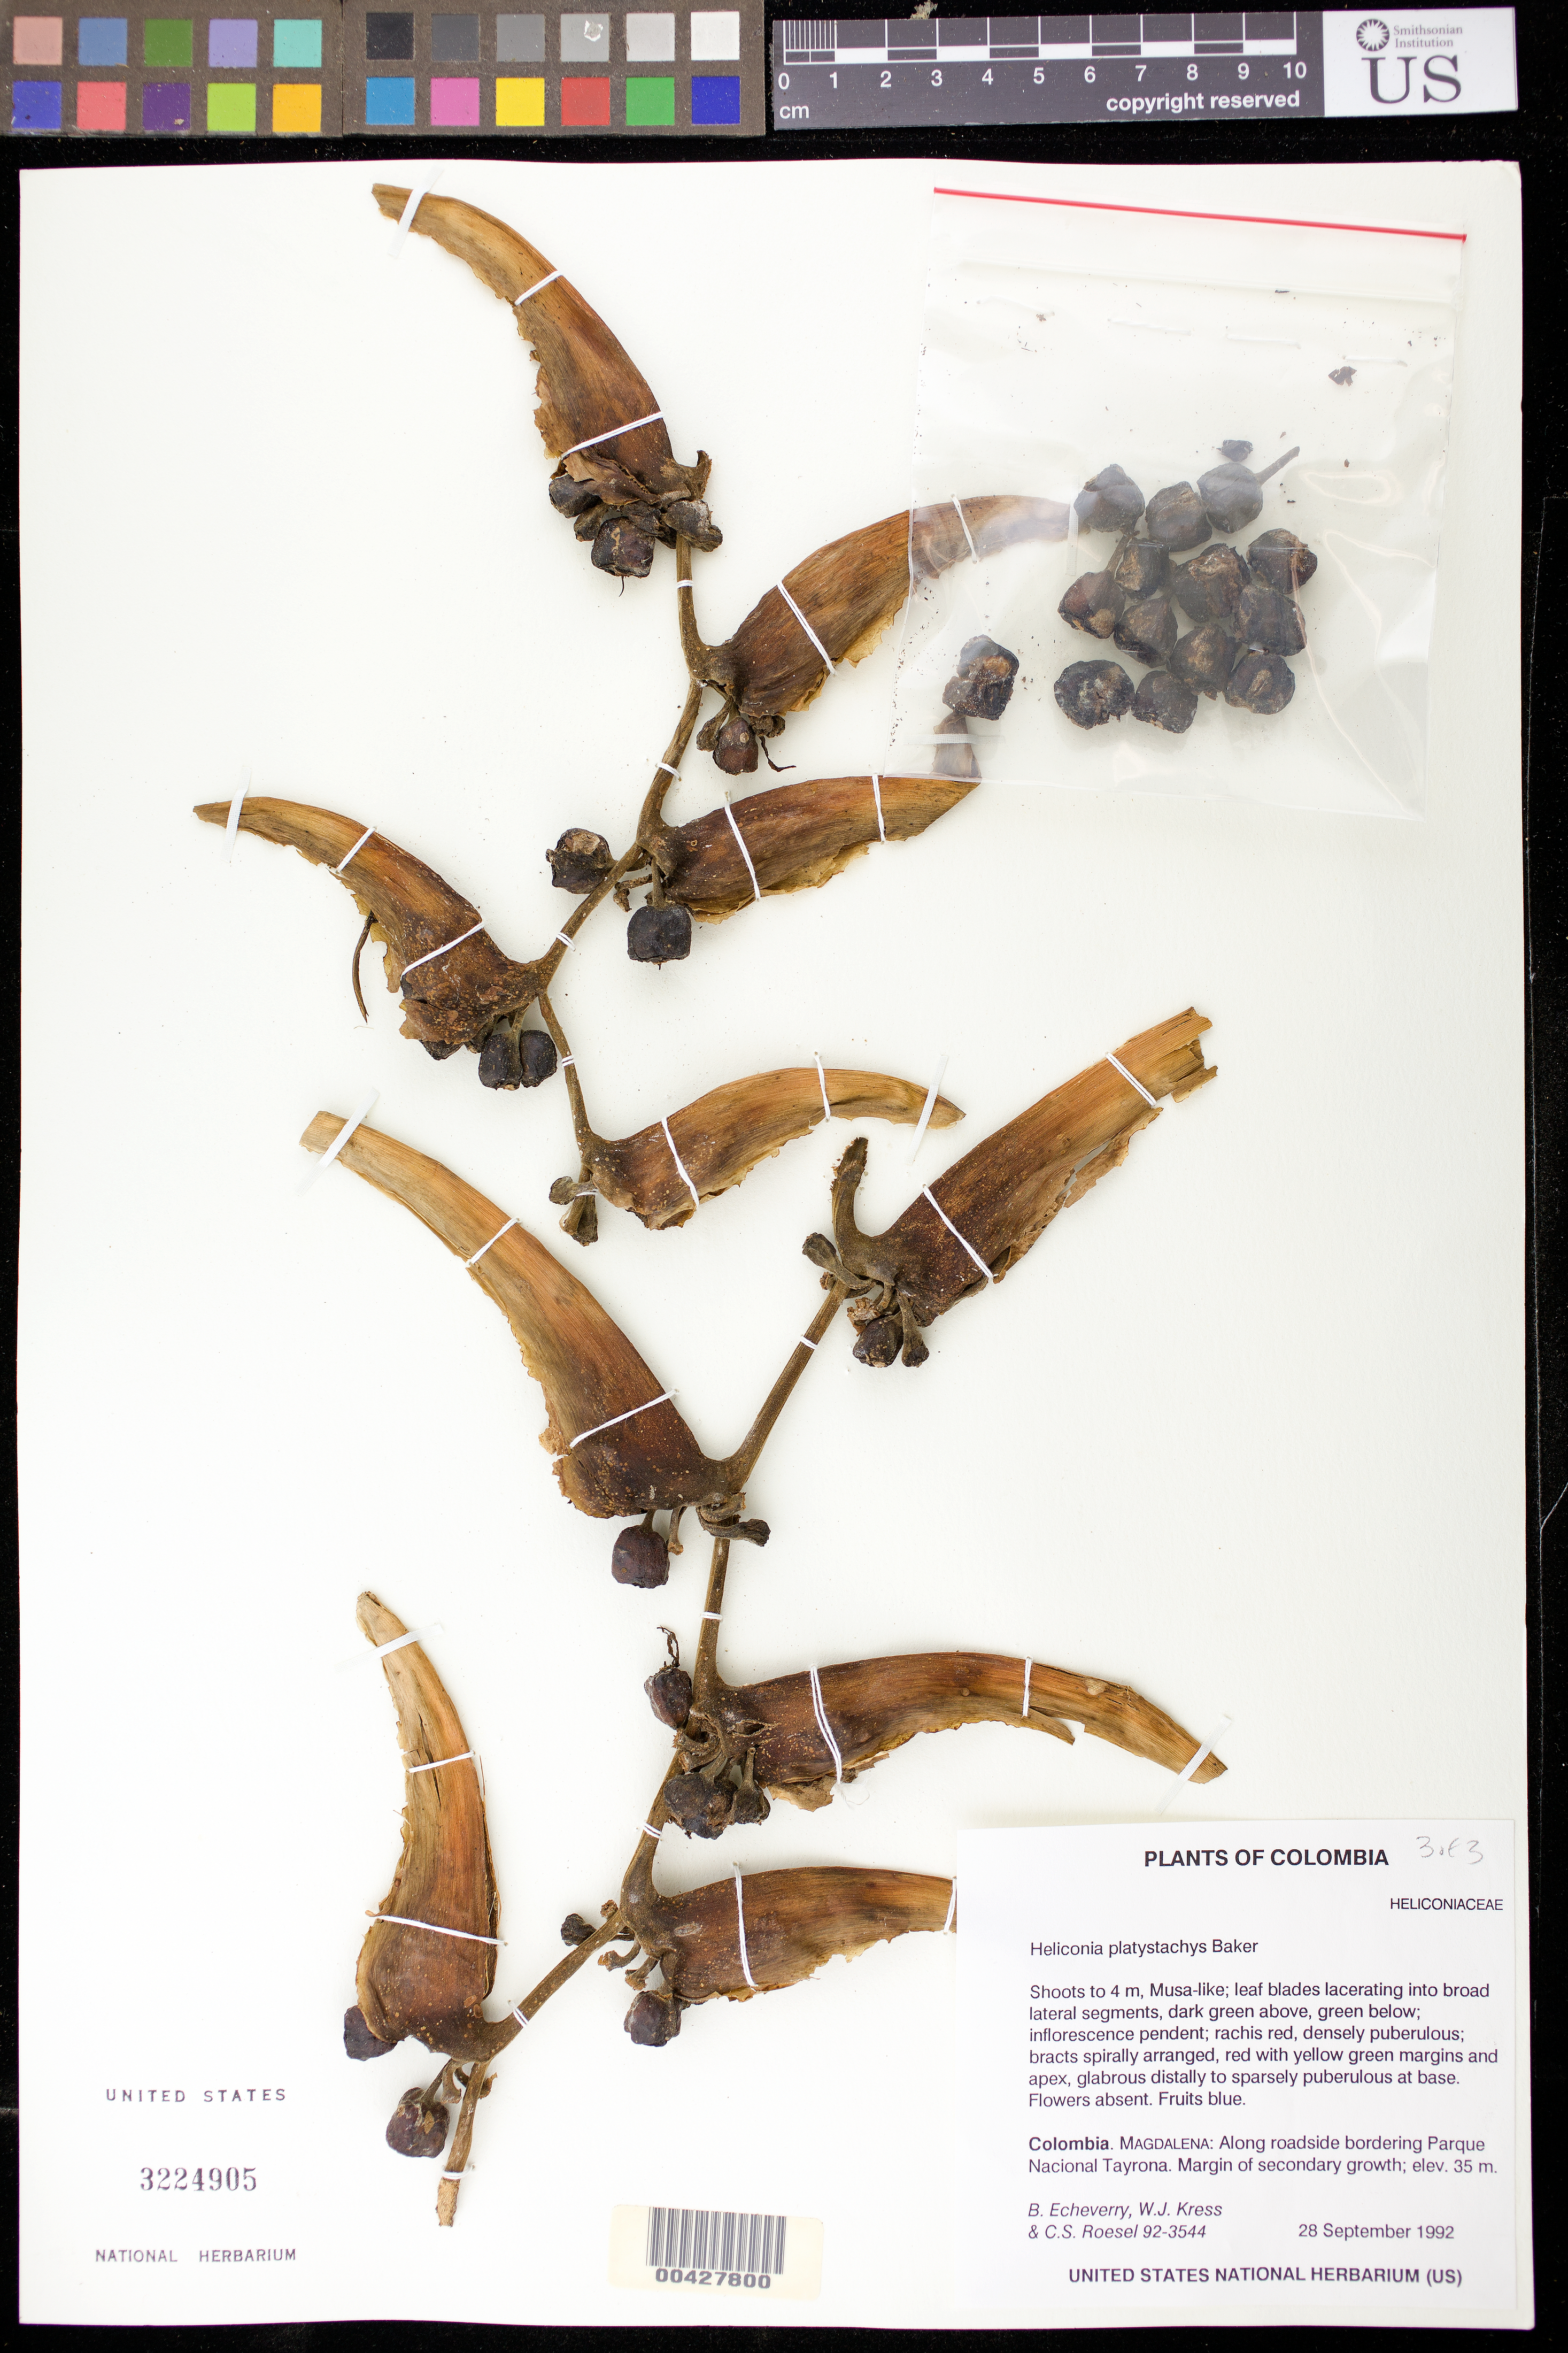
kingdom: Plantae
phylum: Tracheophyta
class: Liliopsida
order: Zingiberales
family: Heliconiaceae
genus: Heliconia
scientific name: Heliconia platystachys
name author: Baker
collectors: B. Echeverry, W. J. Kress & C. S. Roesel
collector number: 92-3544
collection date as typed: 28 Sep 1992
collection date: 1992-09-28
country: Colombia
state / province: Magdalena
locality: Along roadside bordering tayrona National Park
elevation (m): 35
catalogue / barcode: US 3224905